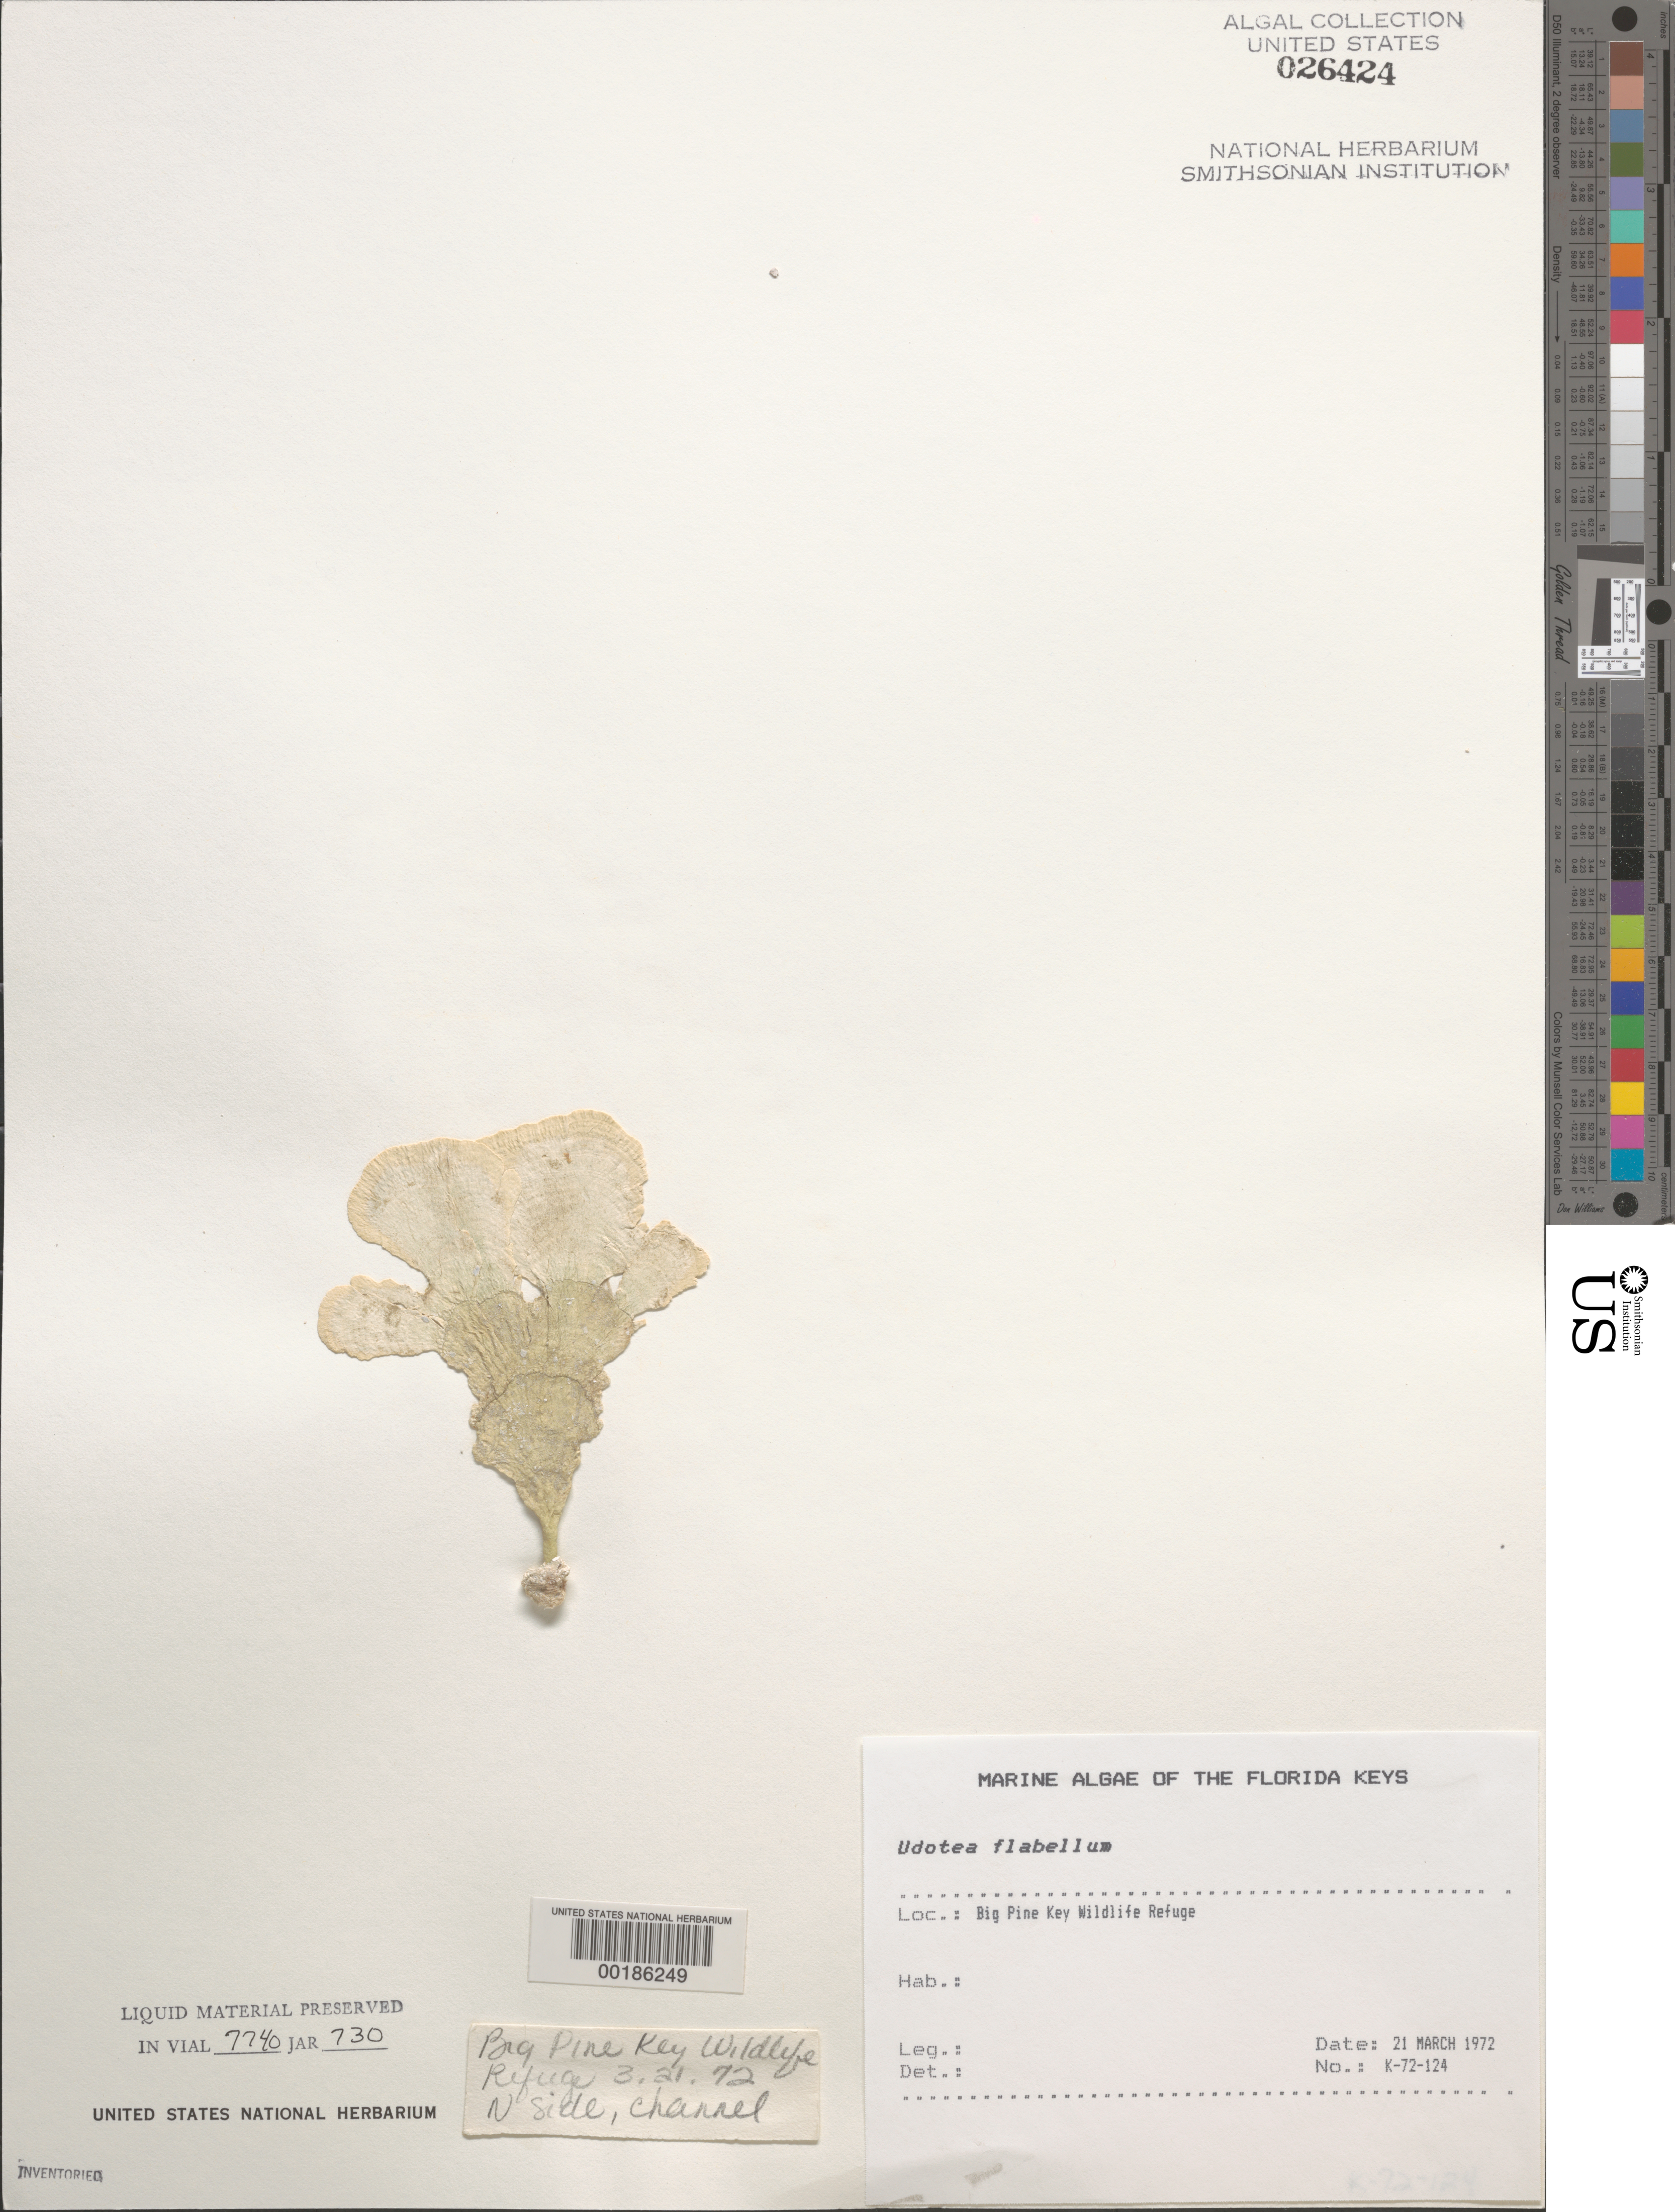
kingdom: Plantae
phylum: Chlorophyta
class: Ulvophyceae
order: Bryopsidales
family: Udoteaceae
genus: Udotea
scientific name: Udotea flabellum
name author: (J. Ellis & Sol.) M. Howe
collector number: K-72-124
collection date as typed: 21 Mar 1972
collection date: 1972-03-21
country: United States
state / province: Florida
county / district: Monroe County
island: Big Pine Key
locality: Big Pine Key Wildlife Refuge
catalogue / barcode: US 26424